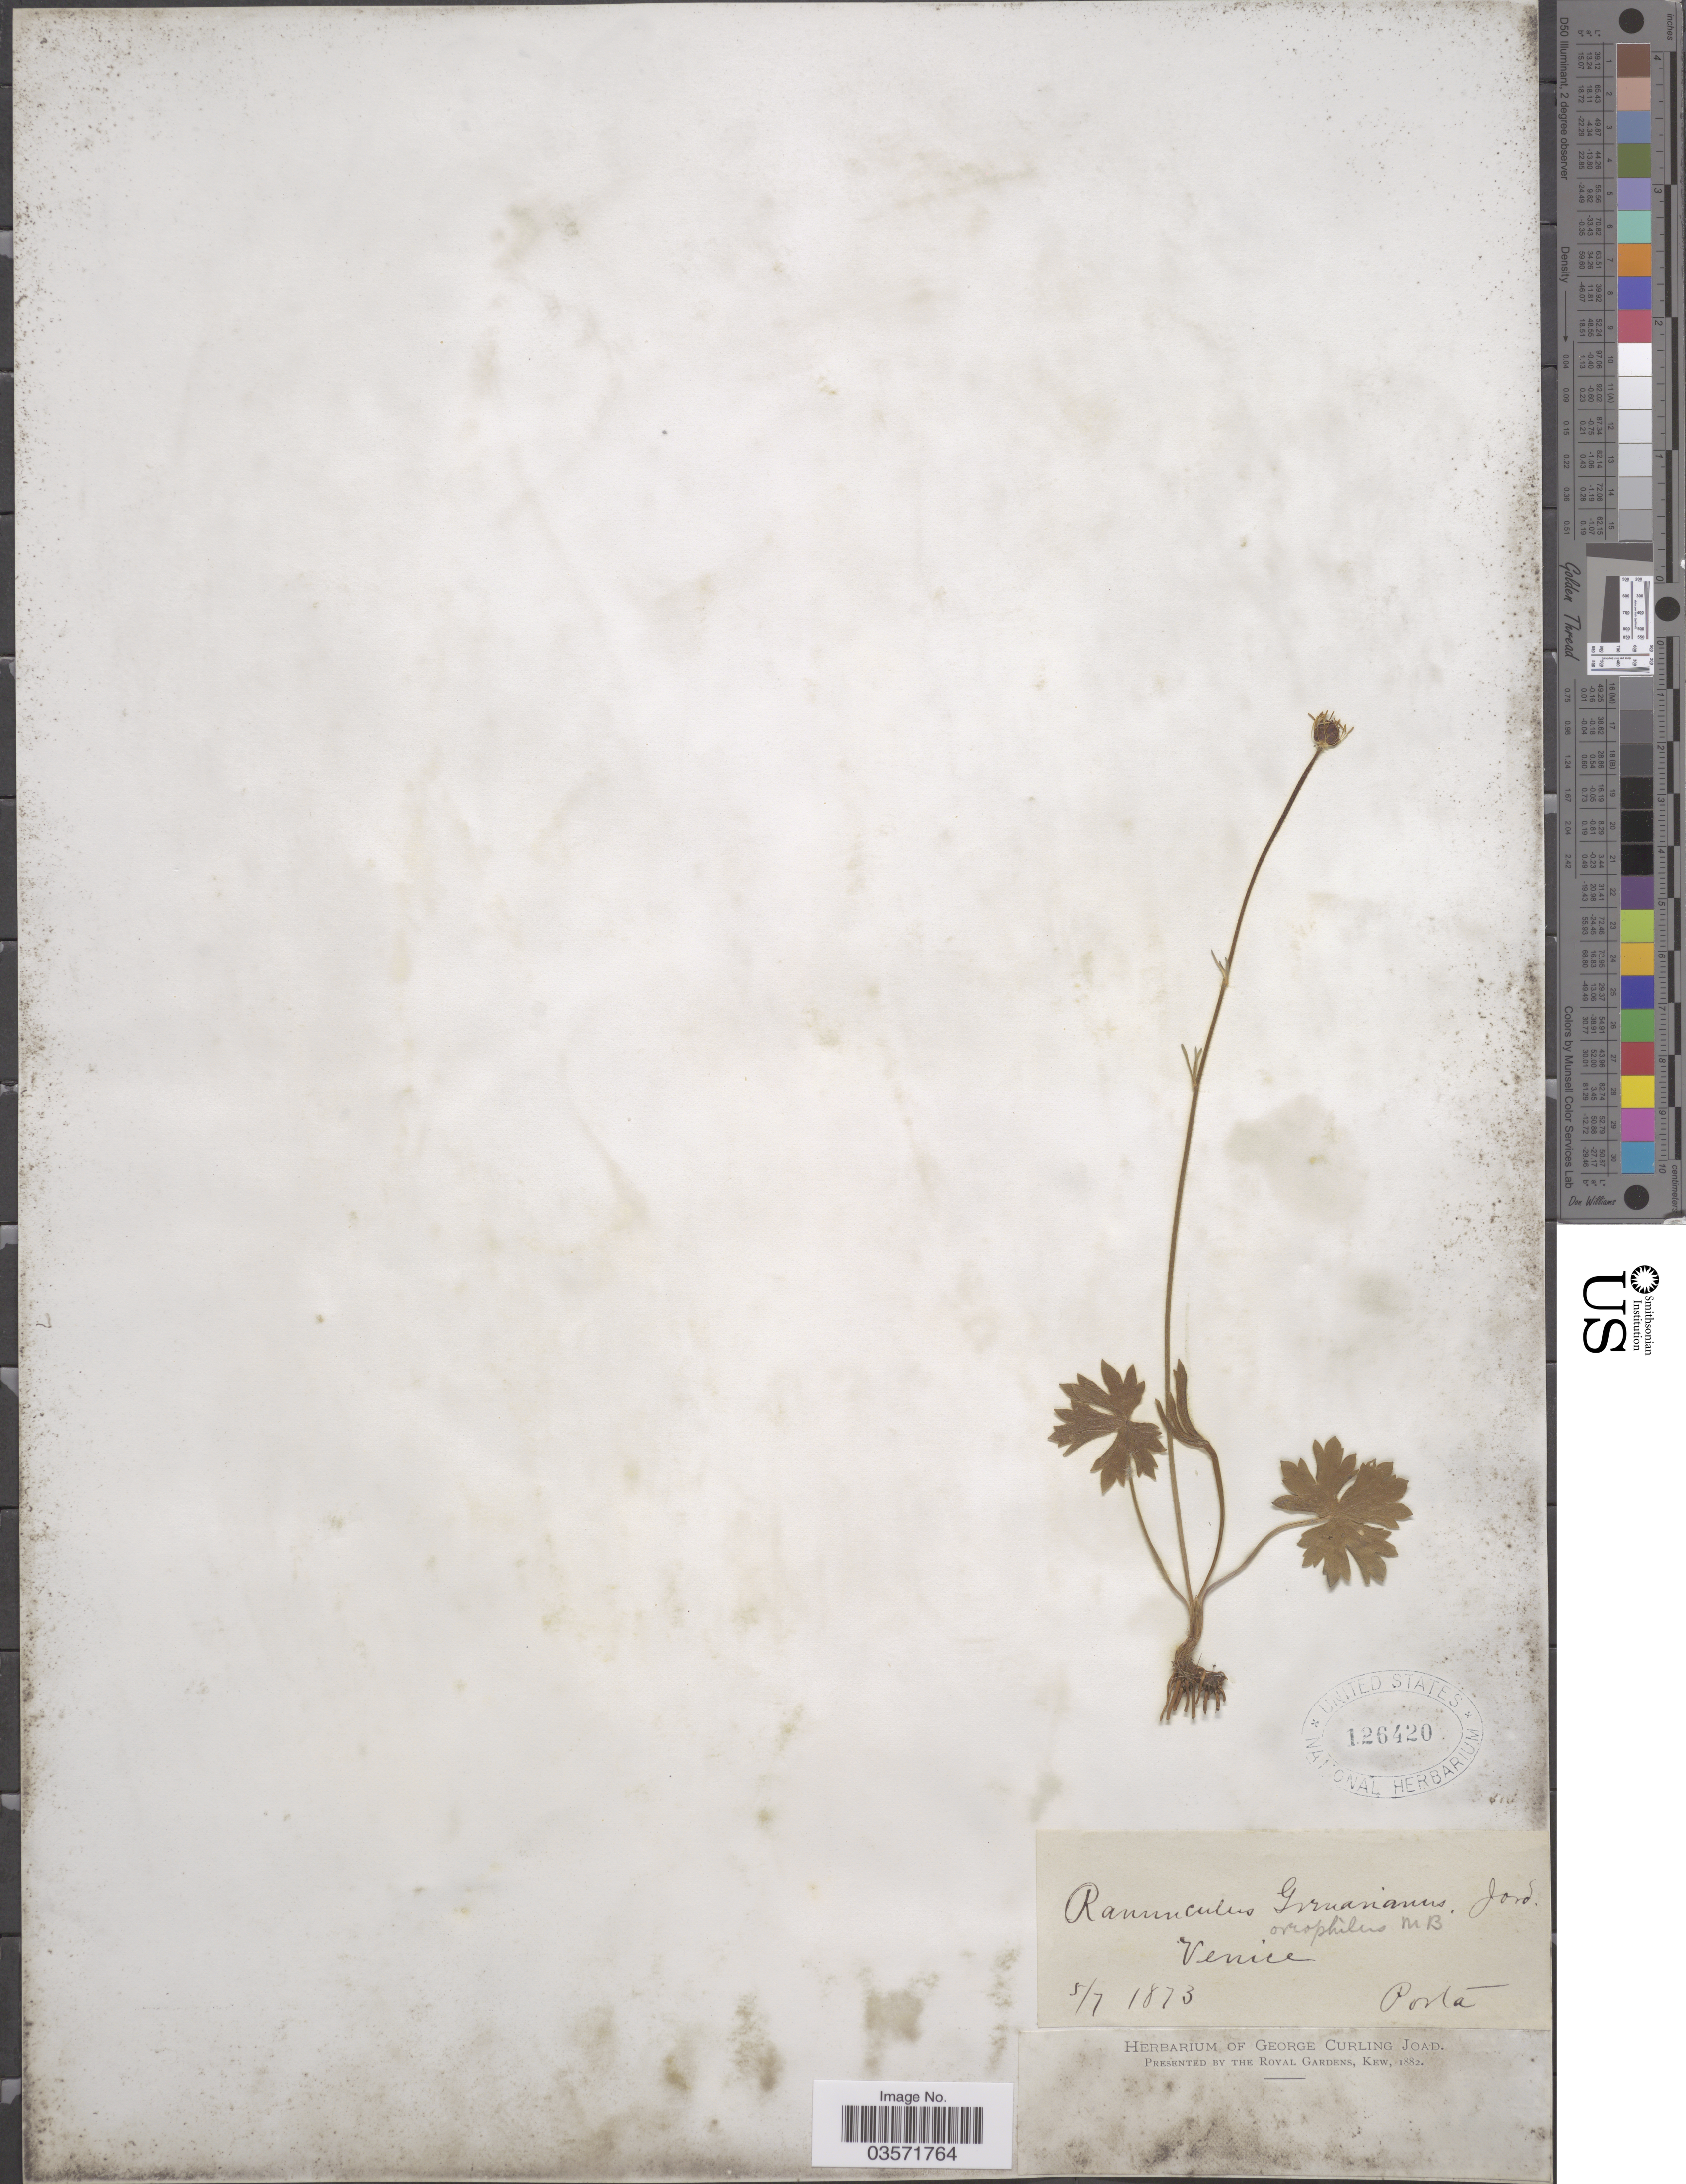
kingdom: Plantae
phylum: Tracheophyta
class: Magnoliopsida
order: Ranunculales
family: Ranunculaceae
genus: Ranunculus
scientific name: Ranunculus oreophilus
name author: M. Bieb.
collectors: -- Porta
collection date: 1873-07-05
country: Italy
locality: Venice.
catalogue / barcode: US 126420